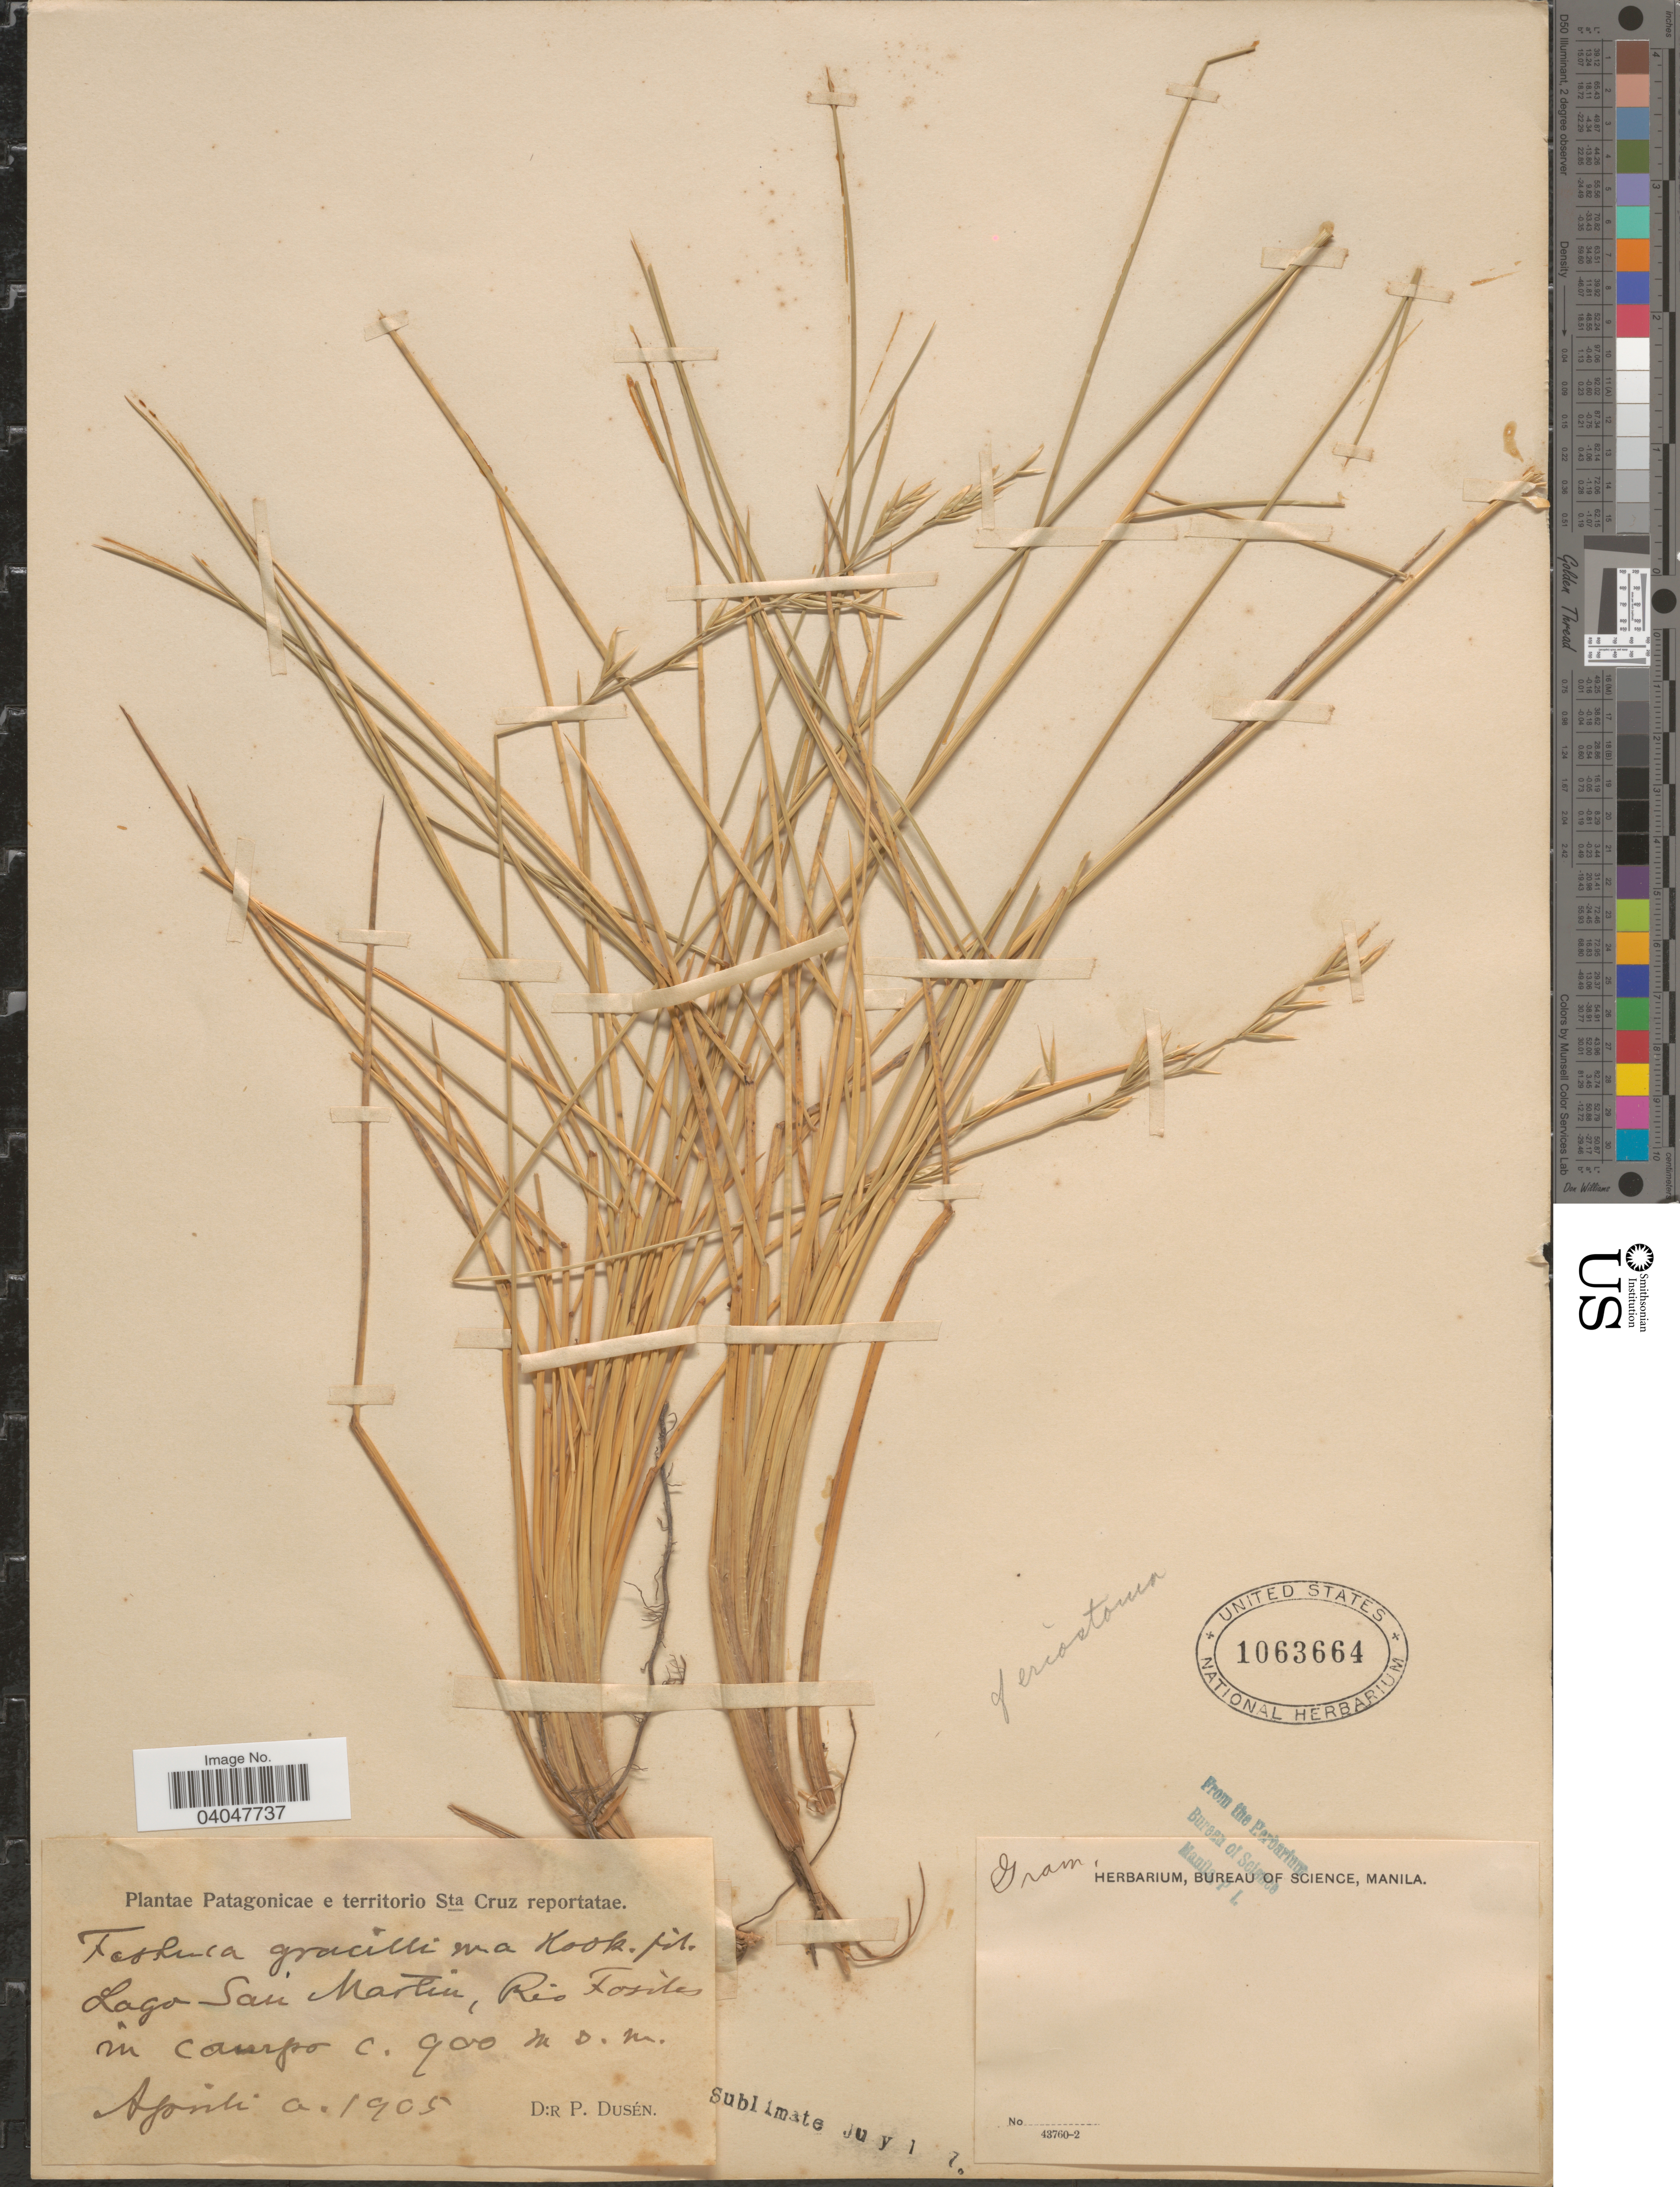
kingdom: Plantae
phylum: Tracheophyta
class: Liliopsida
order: Poales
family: Poaceae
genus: Festuca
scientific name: Festuca gracillima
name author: Hook. f.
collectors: P. Dusén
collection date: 1905-04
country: Argentina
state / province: Santa Cruz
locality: Patagonicae e territorio Sta Cruz reportatae. Lago San Martin, Rio Fosiles in campo.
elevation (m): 900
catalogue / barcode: US 1063664